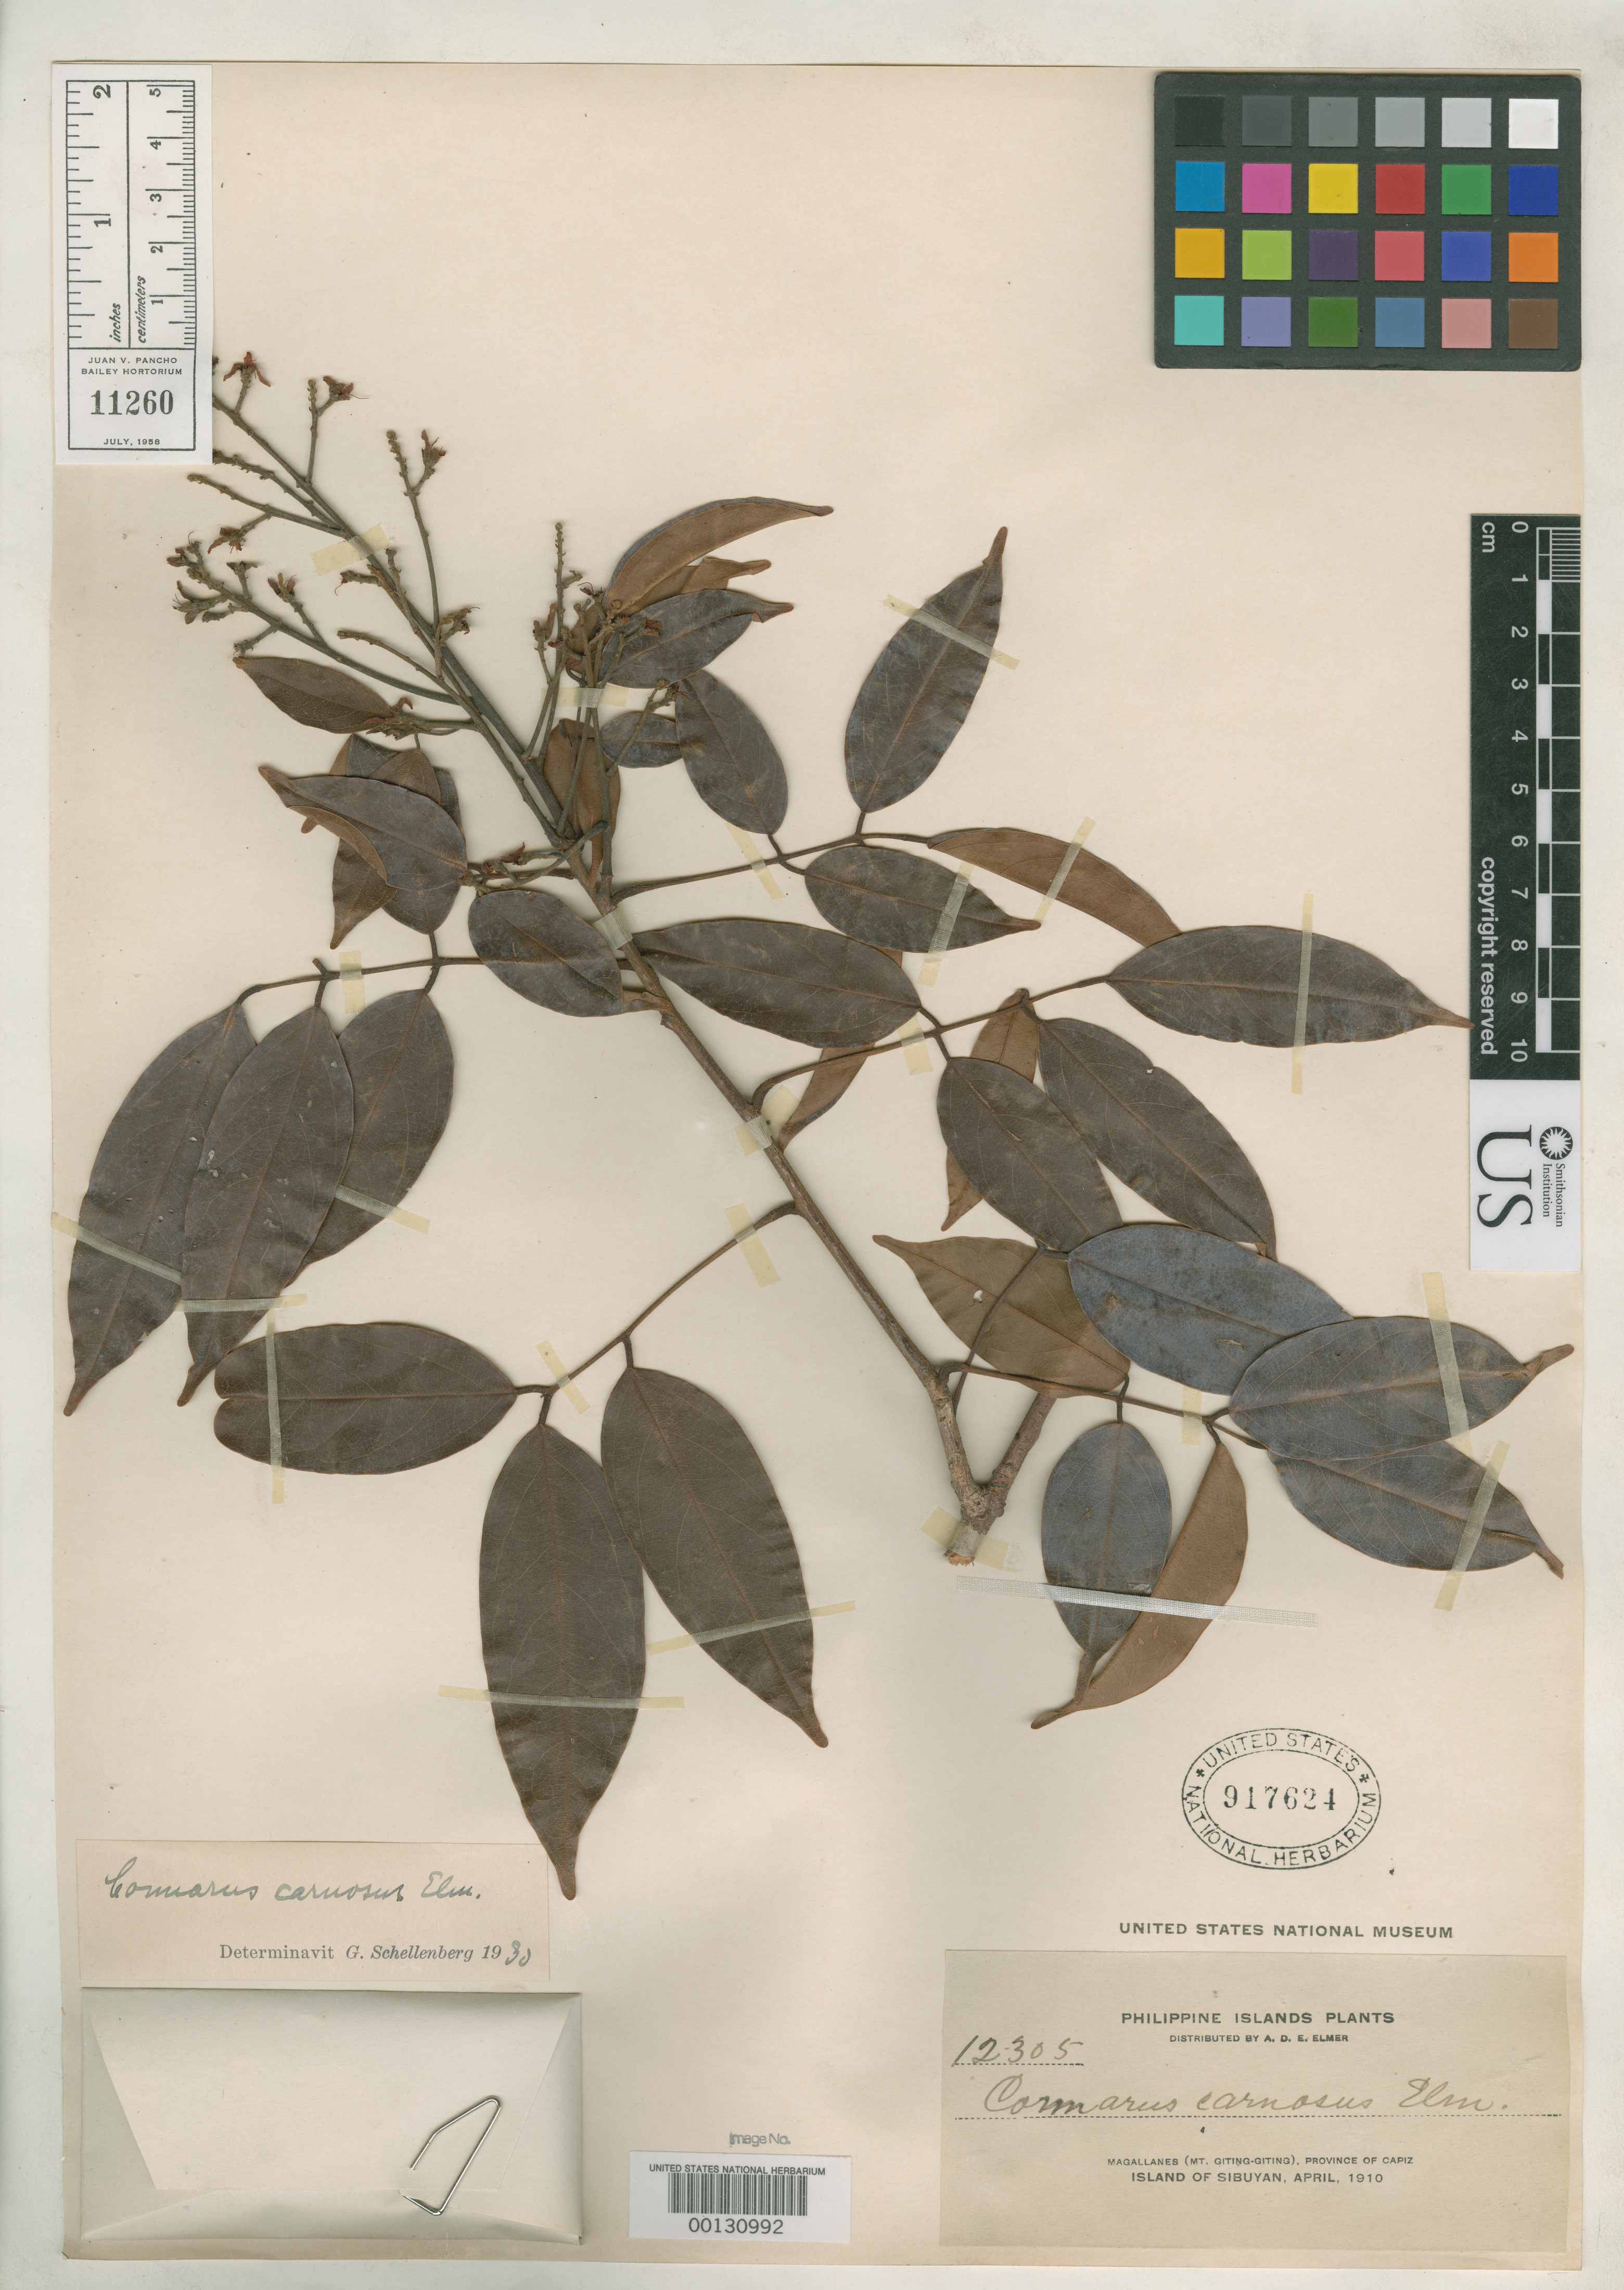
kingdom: Plantae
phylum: Tracheophyta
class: Magnoliopsida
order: Oxalidales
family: Connaraceae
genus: Connarus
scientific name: Connarus carnosus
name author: Elmer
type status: Isosyntype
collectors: A. D. E. Elmer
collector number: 12305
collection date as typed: Mar 1910 to -- Apr 1910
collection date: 1910-03/1910-04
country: Philippines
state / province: Mimaropa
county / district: Romblon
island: Sibuyan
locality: Magallanes, Mt. Giting-Giting.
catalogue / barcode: US 917624